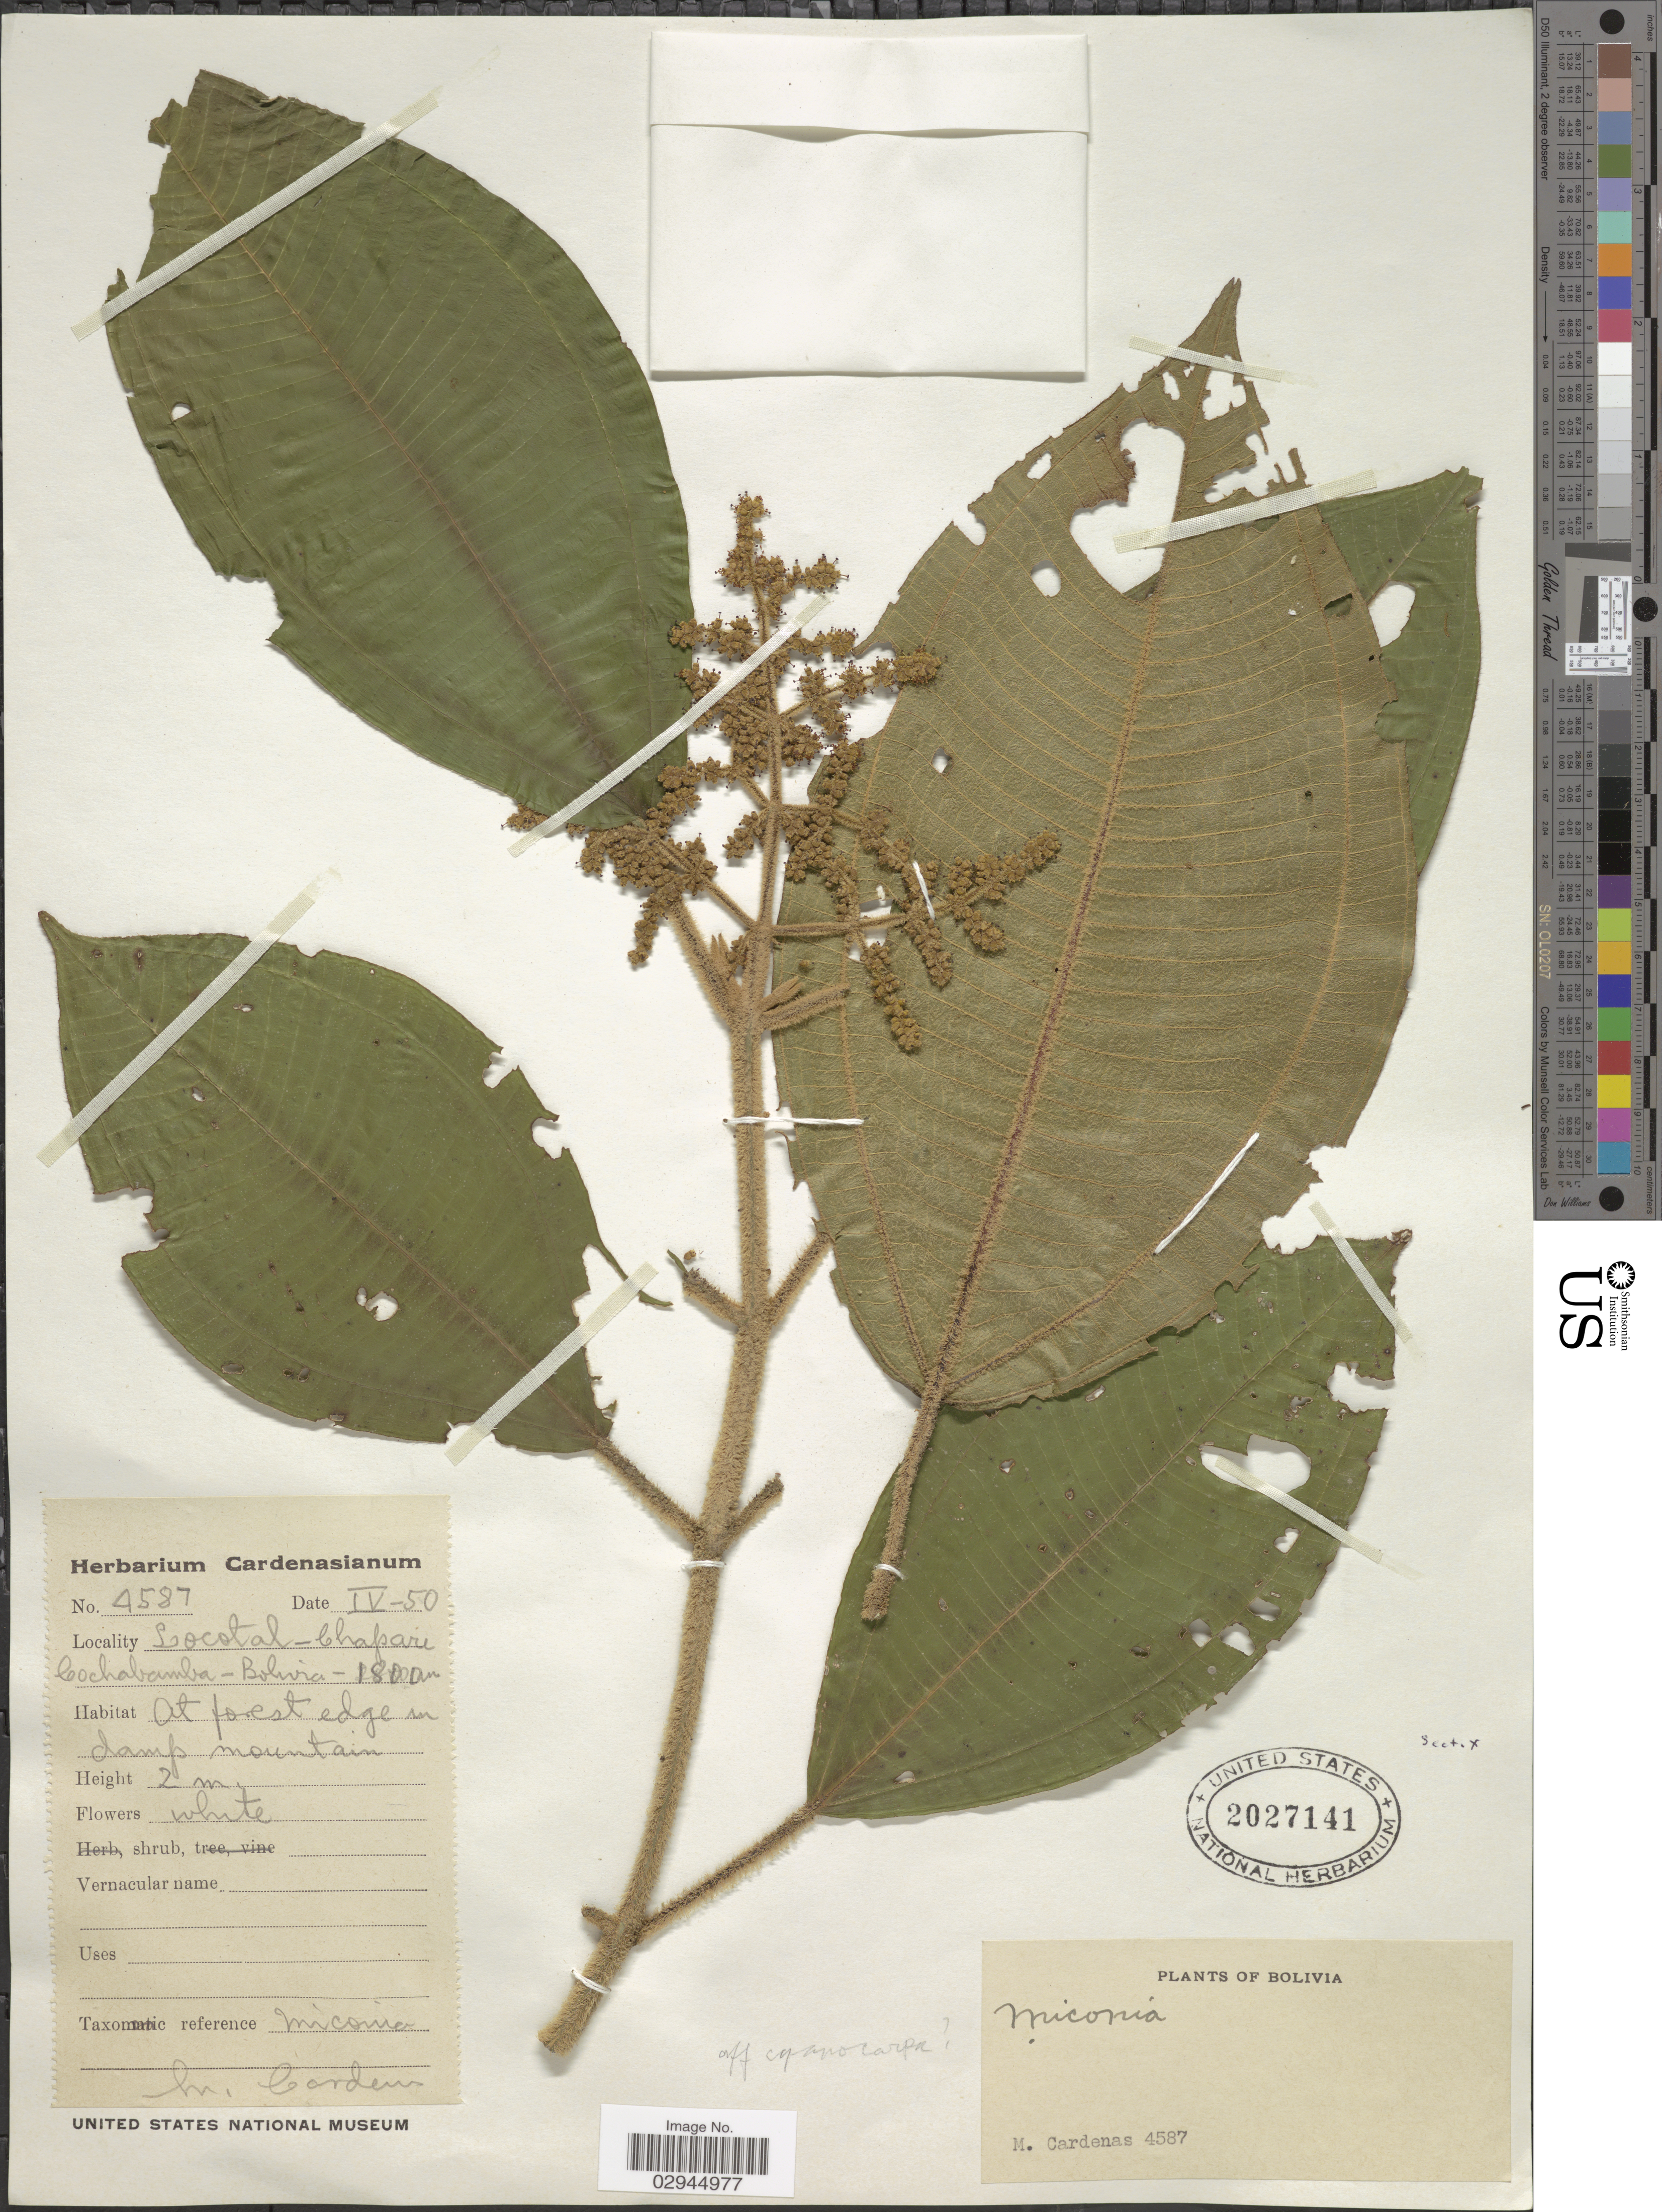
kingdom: Plantae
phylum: Tracheophyta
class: Magnoliopsida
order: Myrtales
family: Melastomataceae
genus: Miconia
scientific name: Miconia sp.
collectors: M. Cárdenas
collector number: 4587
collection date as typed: Transcribed d/m/y: /4/50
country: Bolivia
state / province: Cochabamba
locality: Locotal-Chapare, Cochabamba. At forest edge in damp mountain.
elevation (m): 1800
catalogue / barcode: US 2027141